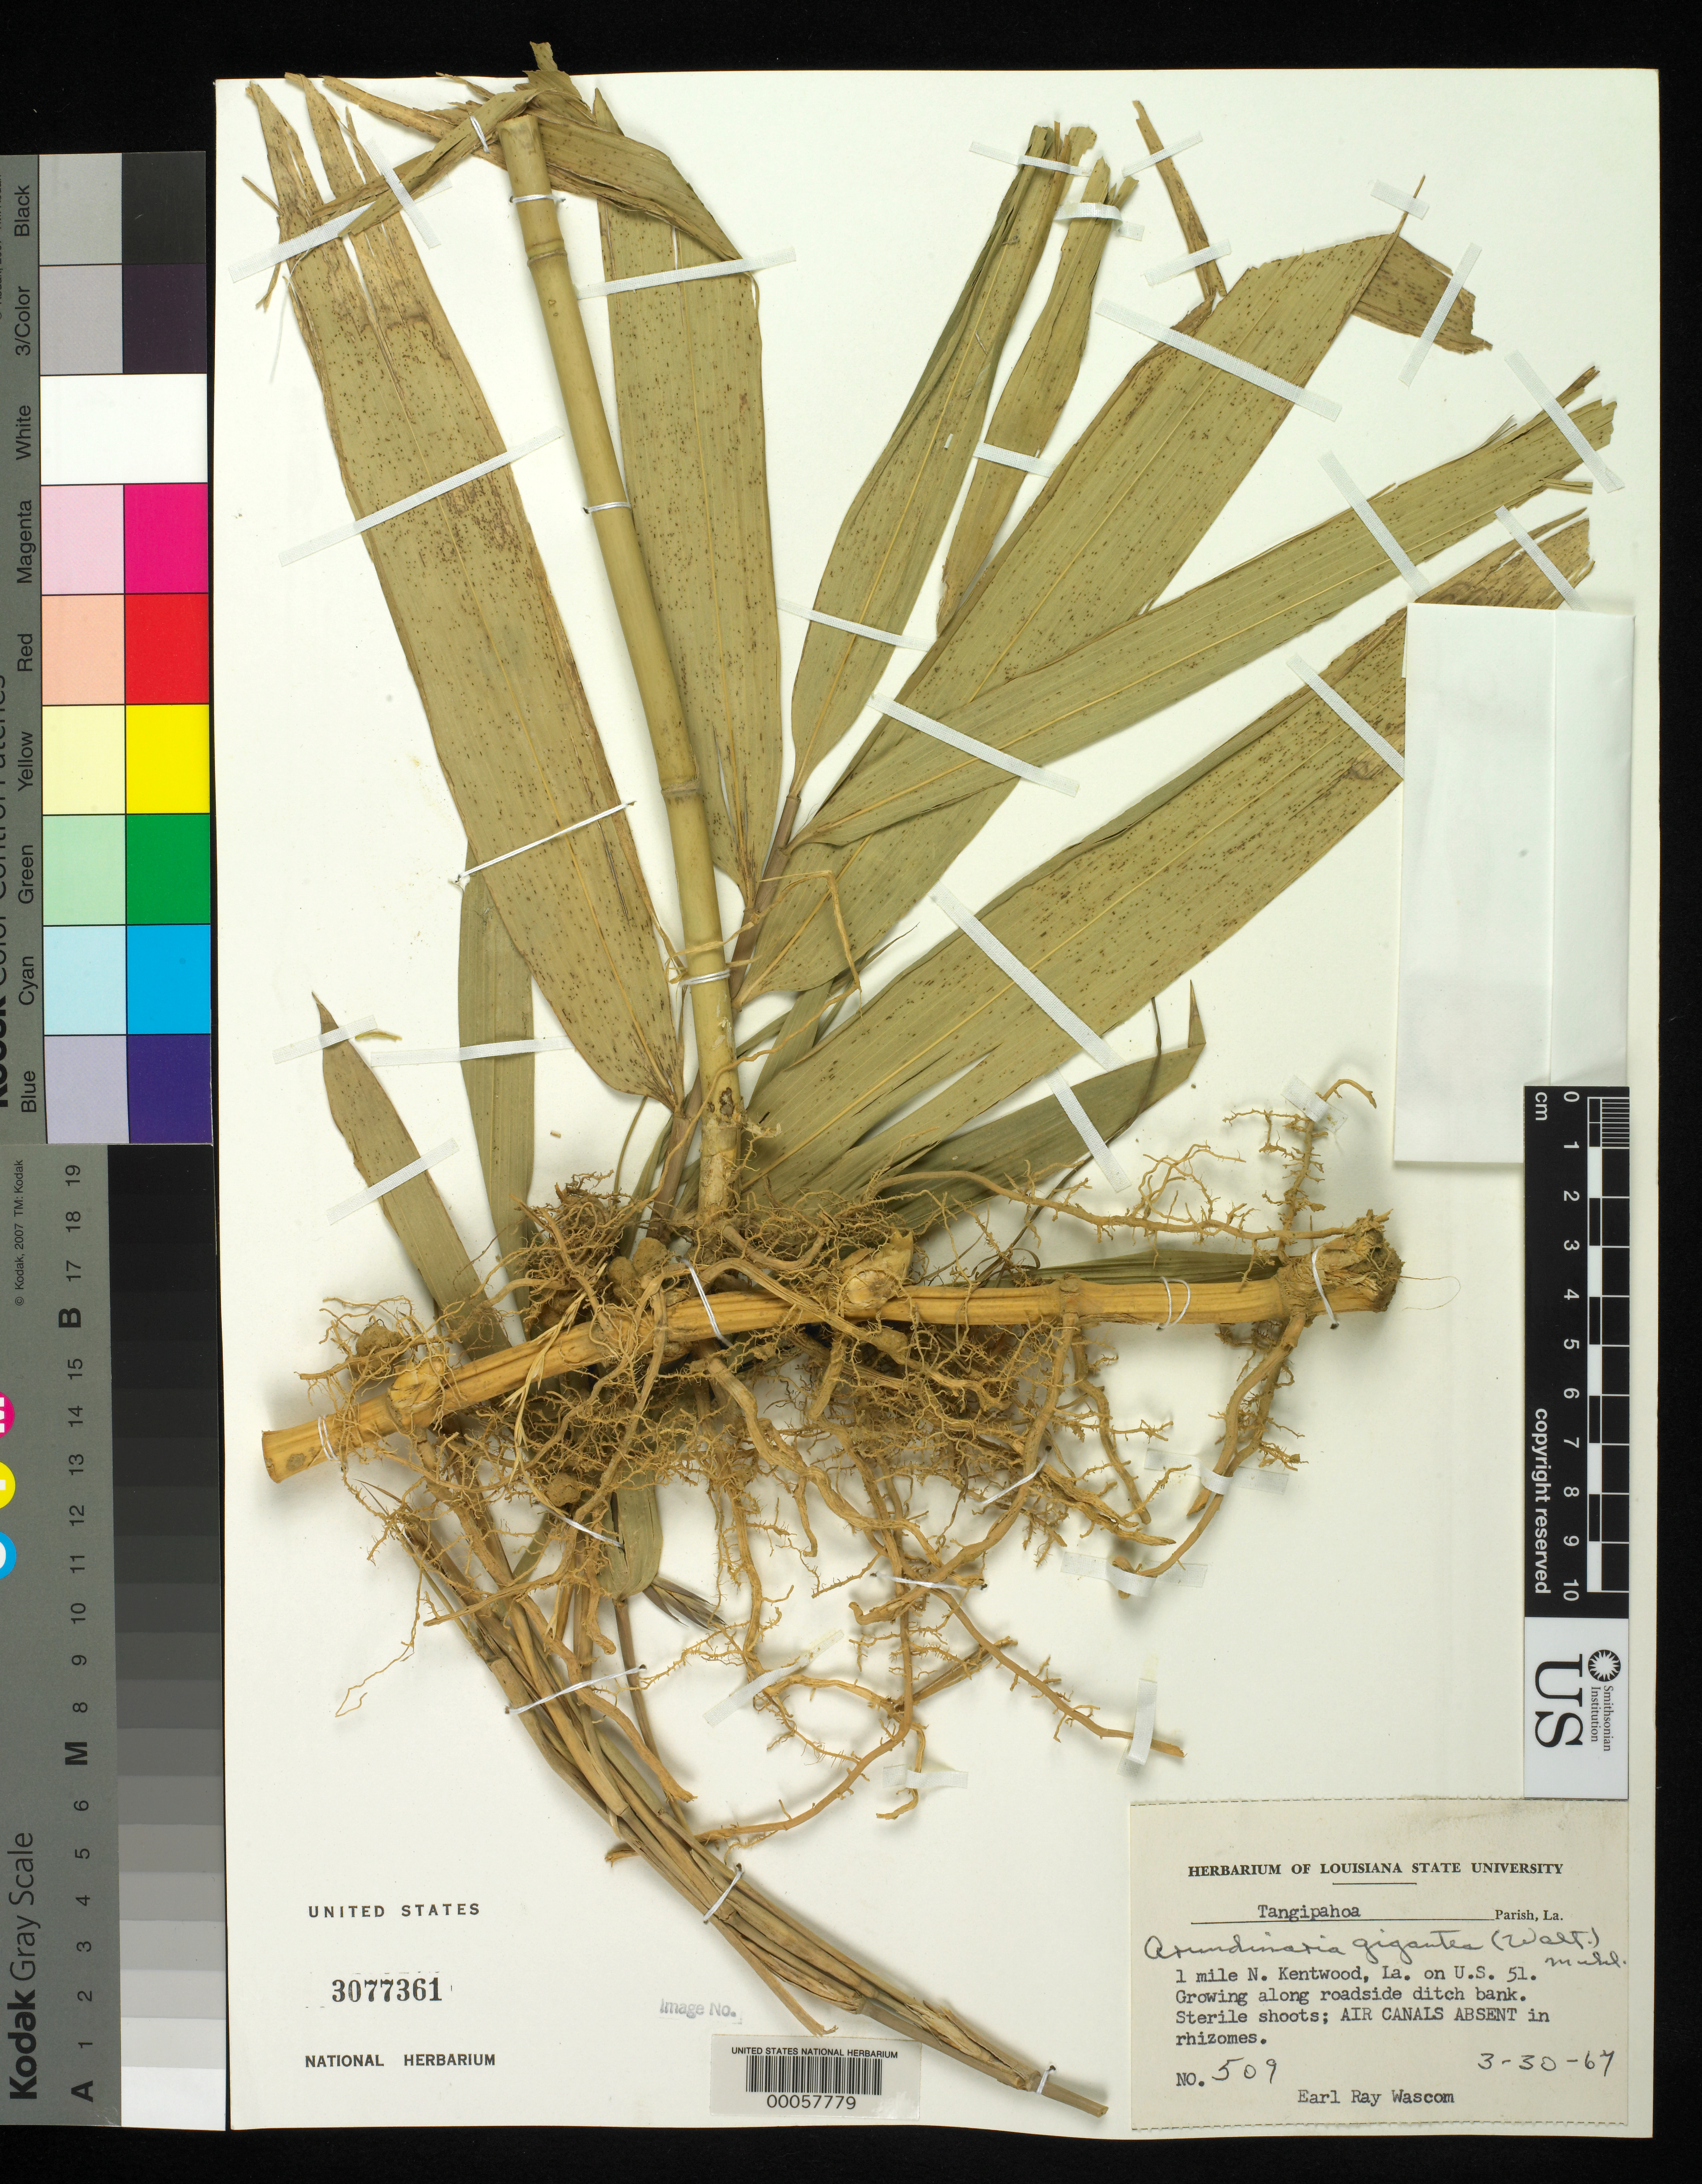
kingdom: Plantae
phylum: Tracheophyta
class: Liliopsida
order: Poales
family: Poaceae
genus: Arundinaria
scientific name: Arundinaria gigantea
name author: (Walter) Muhl.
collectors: E. Wascom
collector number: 509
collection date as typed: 30 Mar 1967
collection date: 1967-03-30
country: United States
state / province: Louisiana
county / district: Tangipahoa Parish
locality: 1 mile n of kentwood, louisiana on us 51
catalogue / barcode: US 3077361